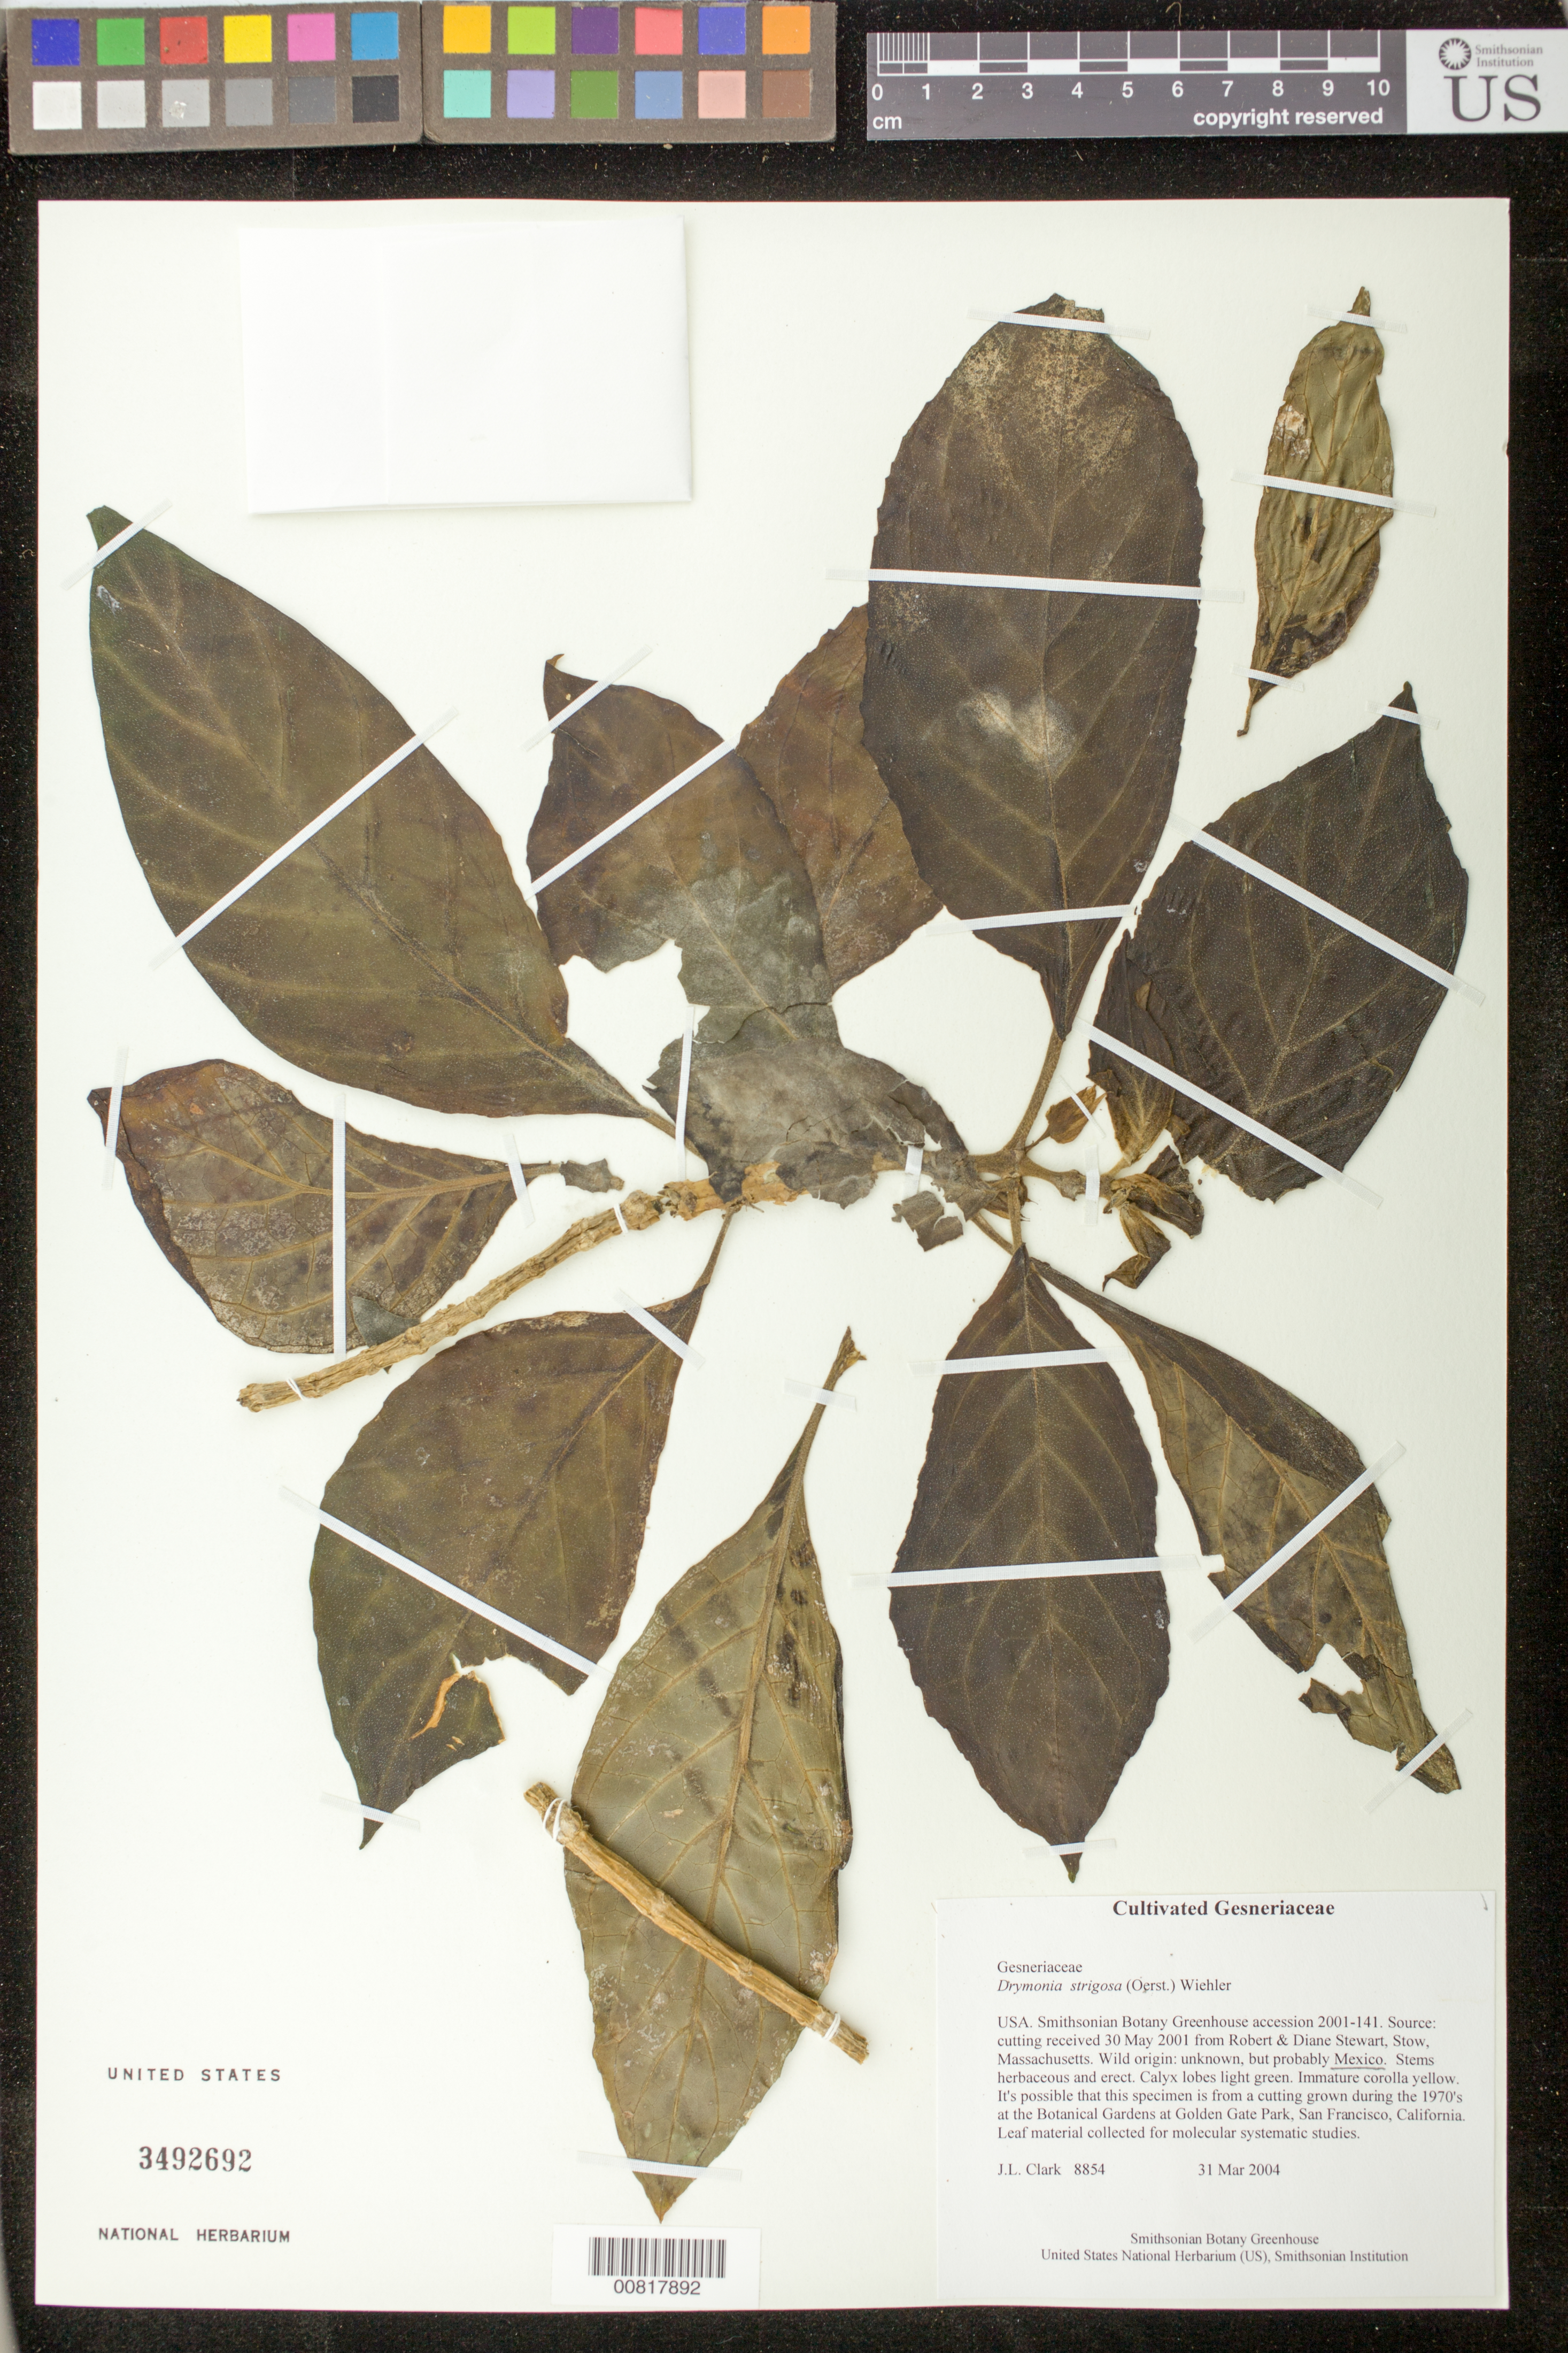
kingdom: Plantae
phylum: Tracheophyta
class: Magnoliopsida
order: Lamiales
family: Gesneriaceae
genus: Drymonia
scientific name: Drymonia strigosa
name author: (Oerst.) Wiehler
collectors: J. L. Clark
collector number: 8854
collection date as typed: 31 Mar 2004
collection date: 2004-03-31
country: United States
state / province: District of Columbia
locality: Botany Research Greenhouses, Smithsonian Institution, Washington, DC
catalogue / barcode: US 3492692